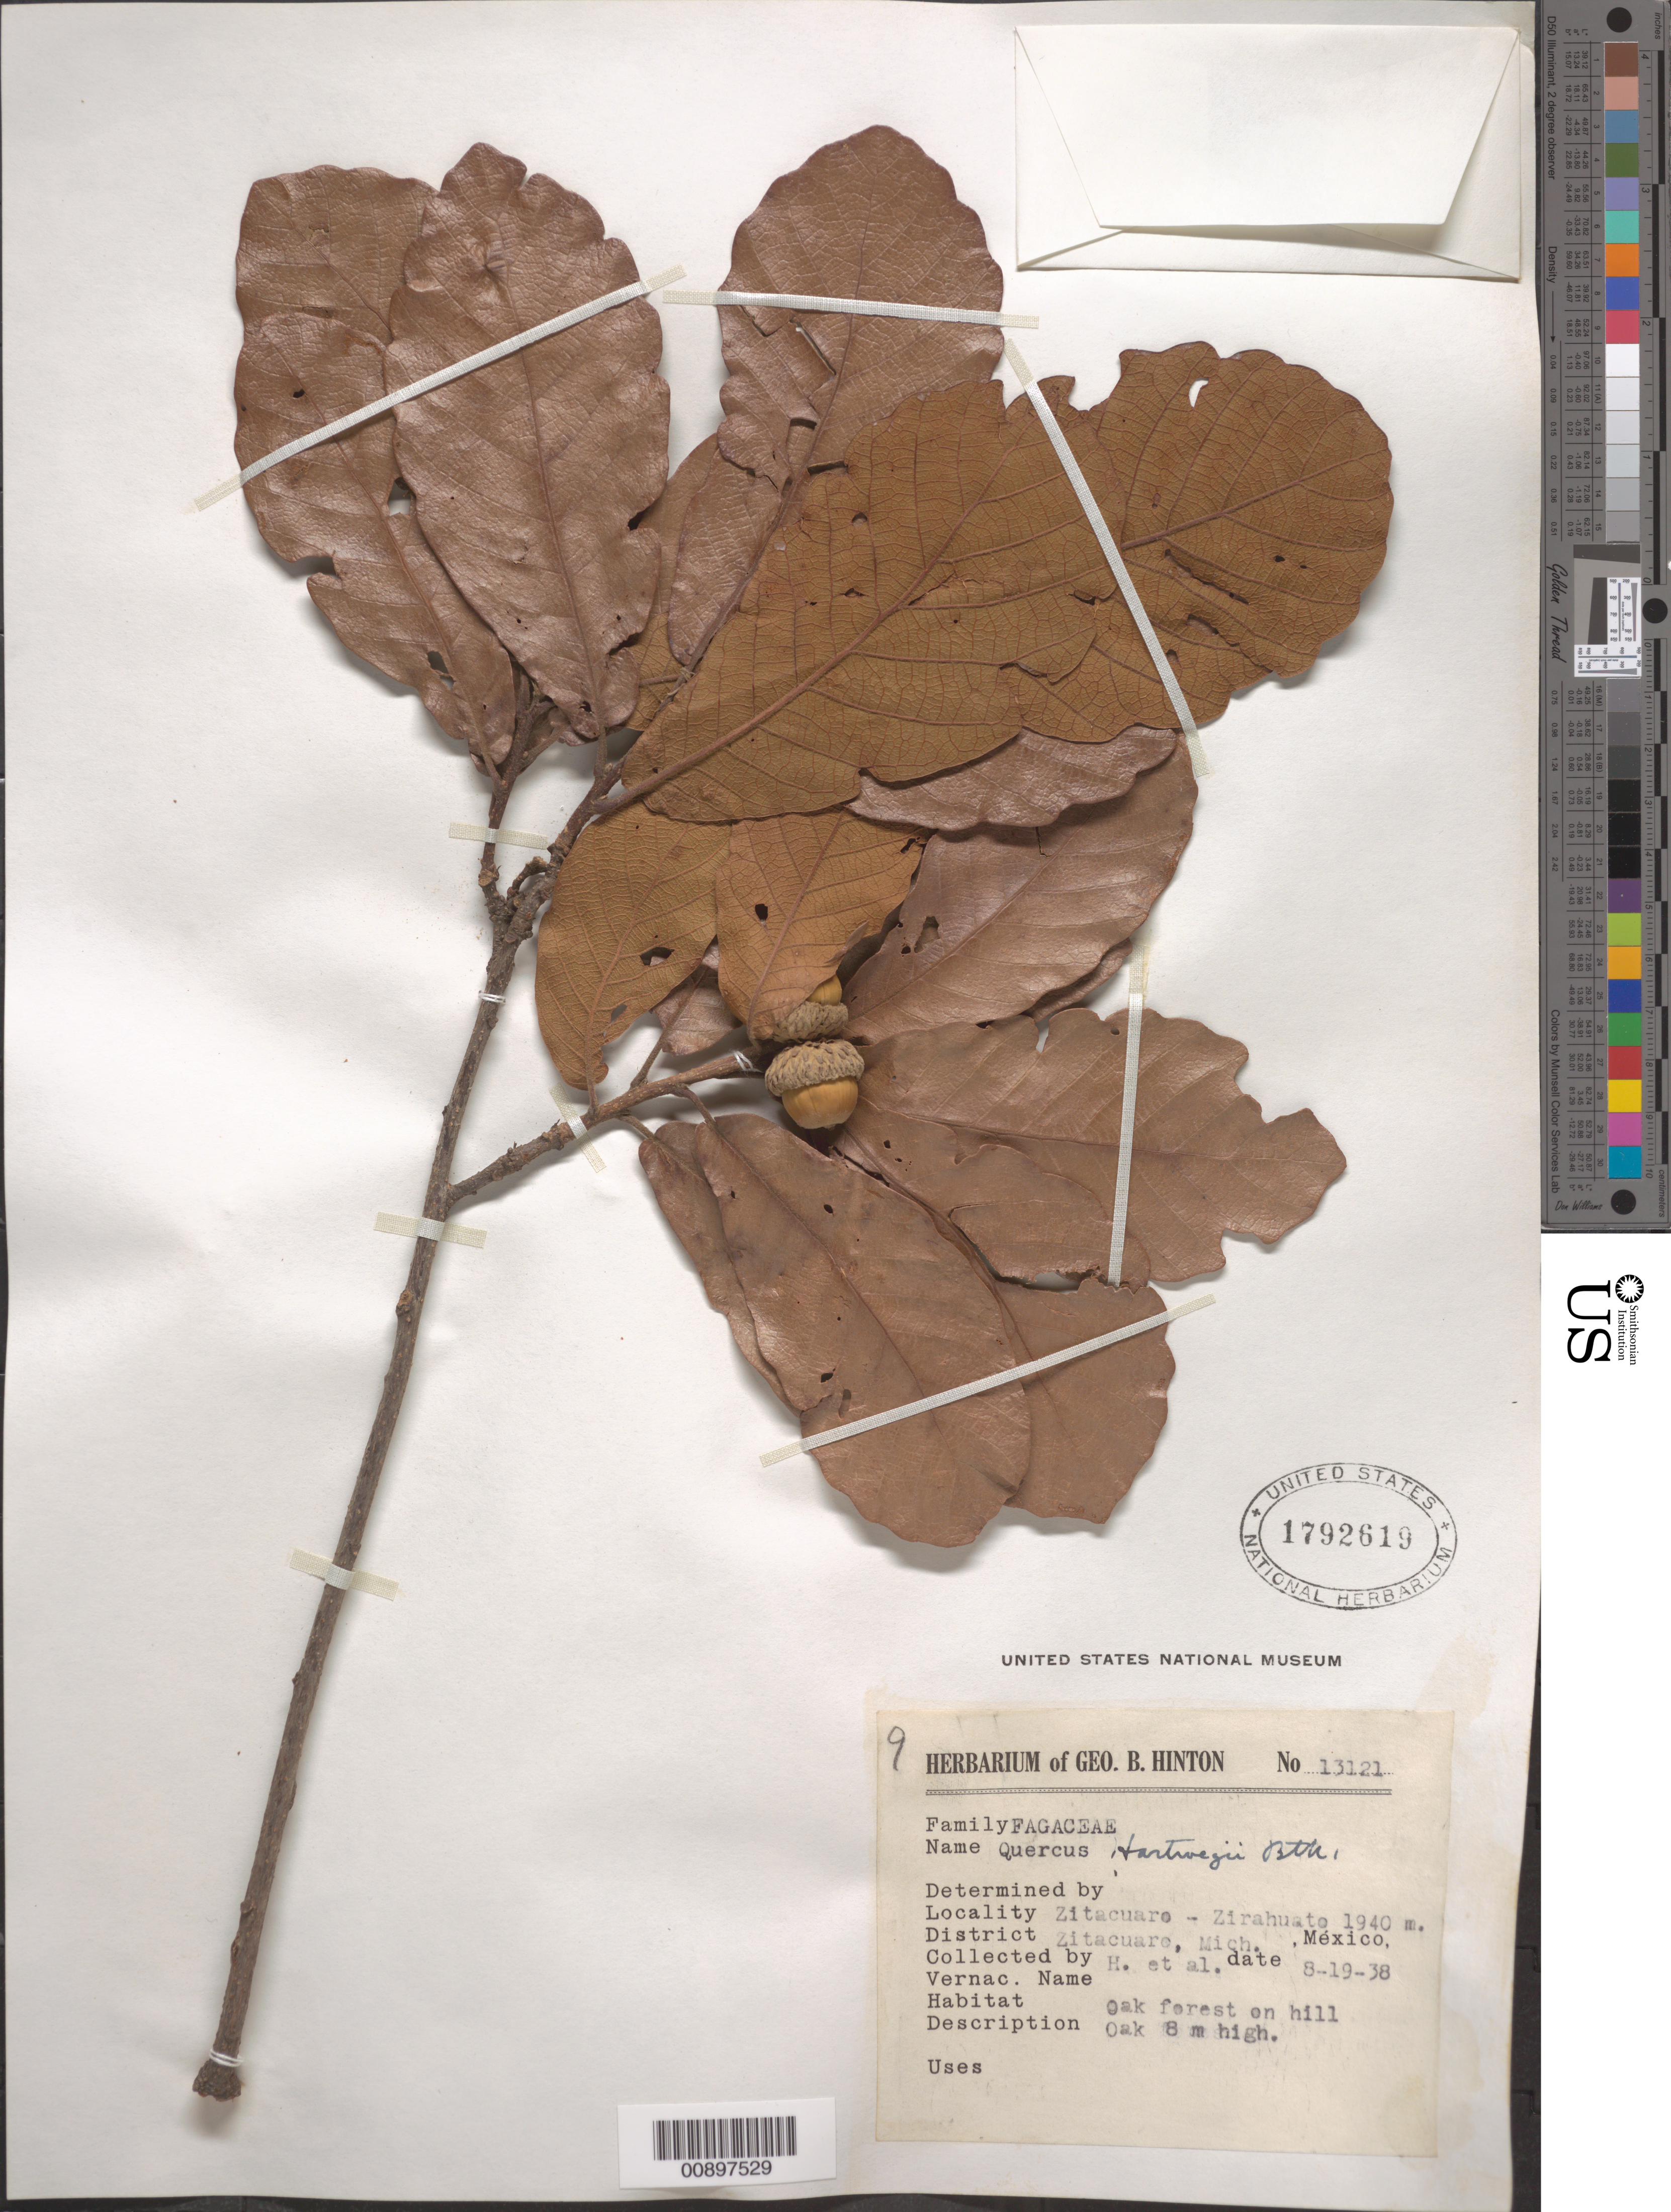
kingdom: Plantae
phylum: Tracheophyta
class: Magnoliopsida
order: Fagales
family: Fagaceae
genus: Quercus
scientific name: Quercus hartwegii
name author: Benth.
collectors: G. B. Hinton & et al.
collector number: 13121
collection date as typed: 19 Aug 1938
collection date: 1938-08-19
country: Mexico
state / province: Michoacán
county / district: Zitácuaro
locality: Zitácuaro - Zirahuato, District Zitácuaro, Michoacán.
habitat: Oak forest on hill.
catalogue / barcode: US 1792619